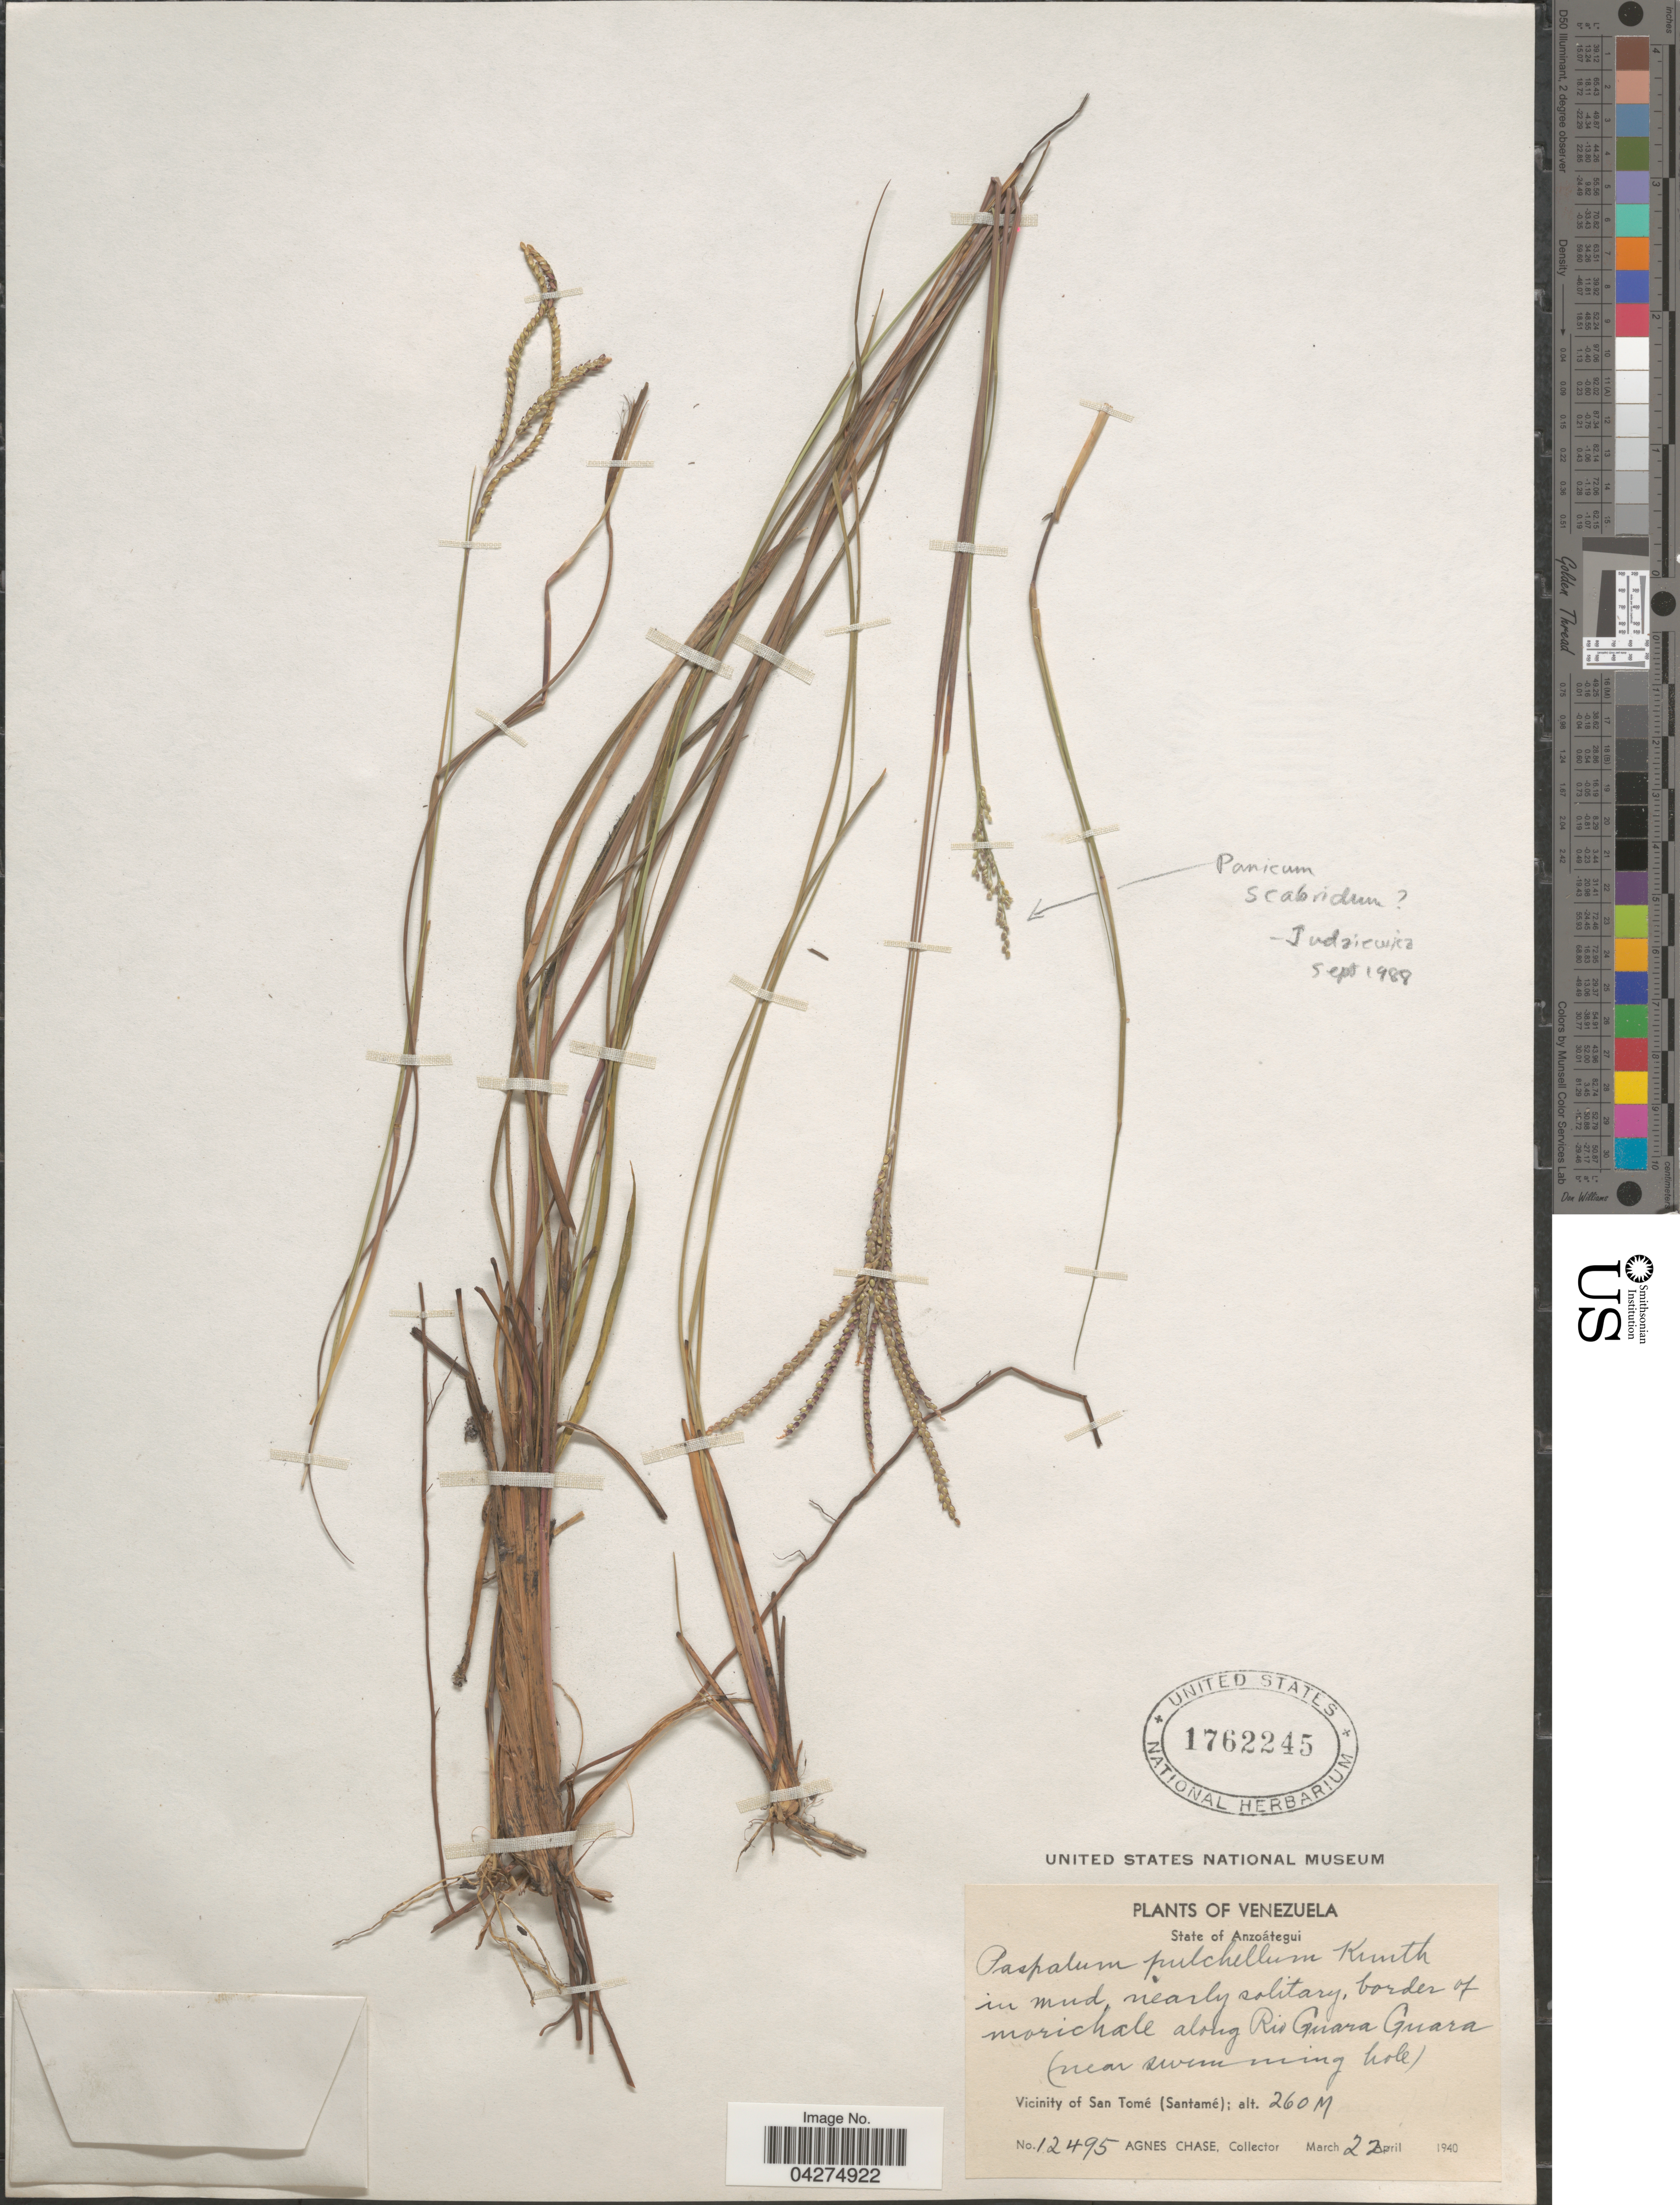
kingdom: Plantae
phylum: Tracheophyta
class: Liliopsida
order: Poales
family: Poaceae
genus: Paspalum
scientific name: Paspalum pulchellum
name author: Kunth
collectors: A. Chase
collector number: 12495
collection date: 1940-03-22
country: Venezuela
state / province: Anzoategui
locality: Border of morichall along Rio Guara Guara (near swimming hole). Vicinity of San Tomé (Santamé).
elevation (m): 260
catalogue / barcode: US 1762245